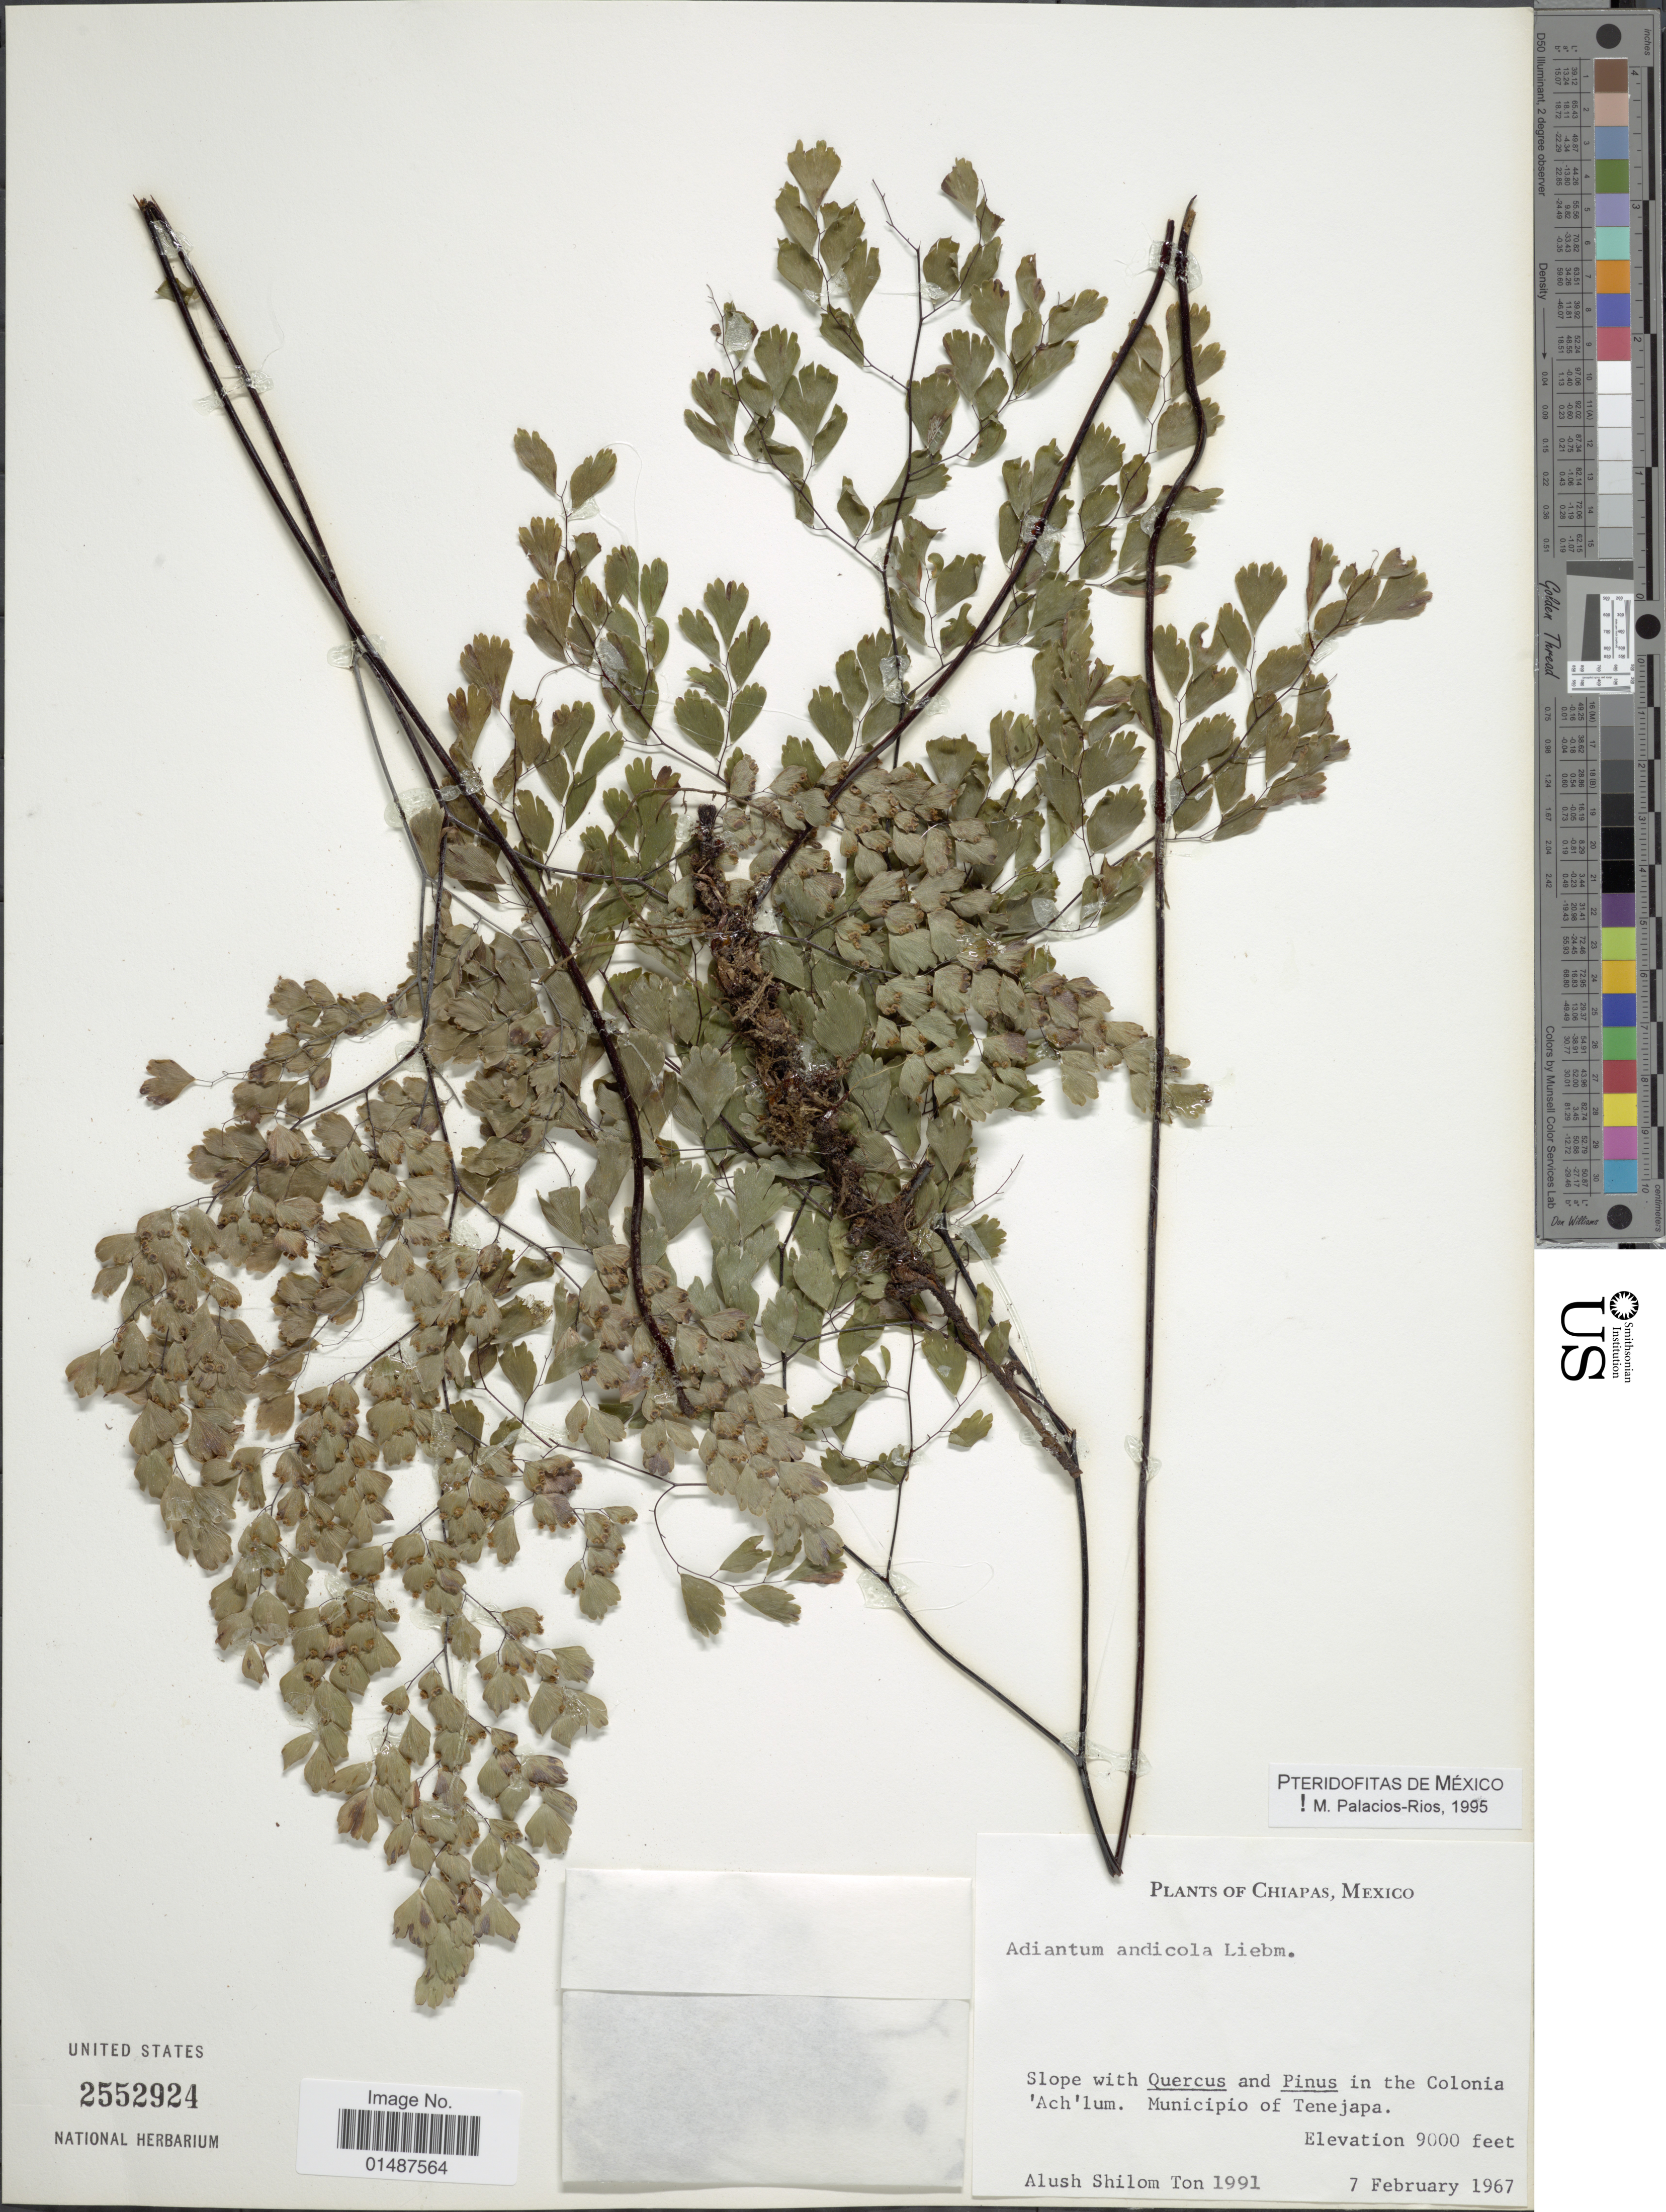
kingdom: Plantae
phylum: Tracheophyta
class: Polypodiopsida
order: Polypodiales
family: Pteridaceae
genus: Adiantum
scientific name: Adiantum andicola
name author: Liebm.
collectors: A. Shilom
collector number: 1991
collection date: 1967-02-07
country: Mexico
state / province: Chiapas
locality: In the Colonia 'Ach'lum. Municipio of Tenajapa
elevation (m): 2743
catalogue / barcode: US 2552924